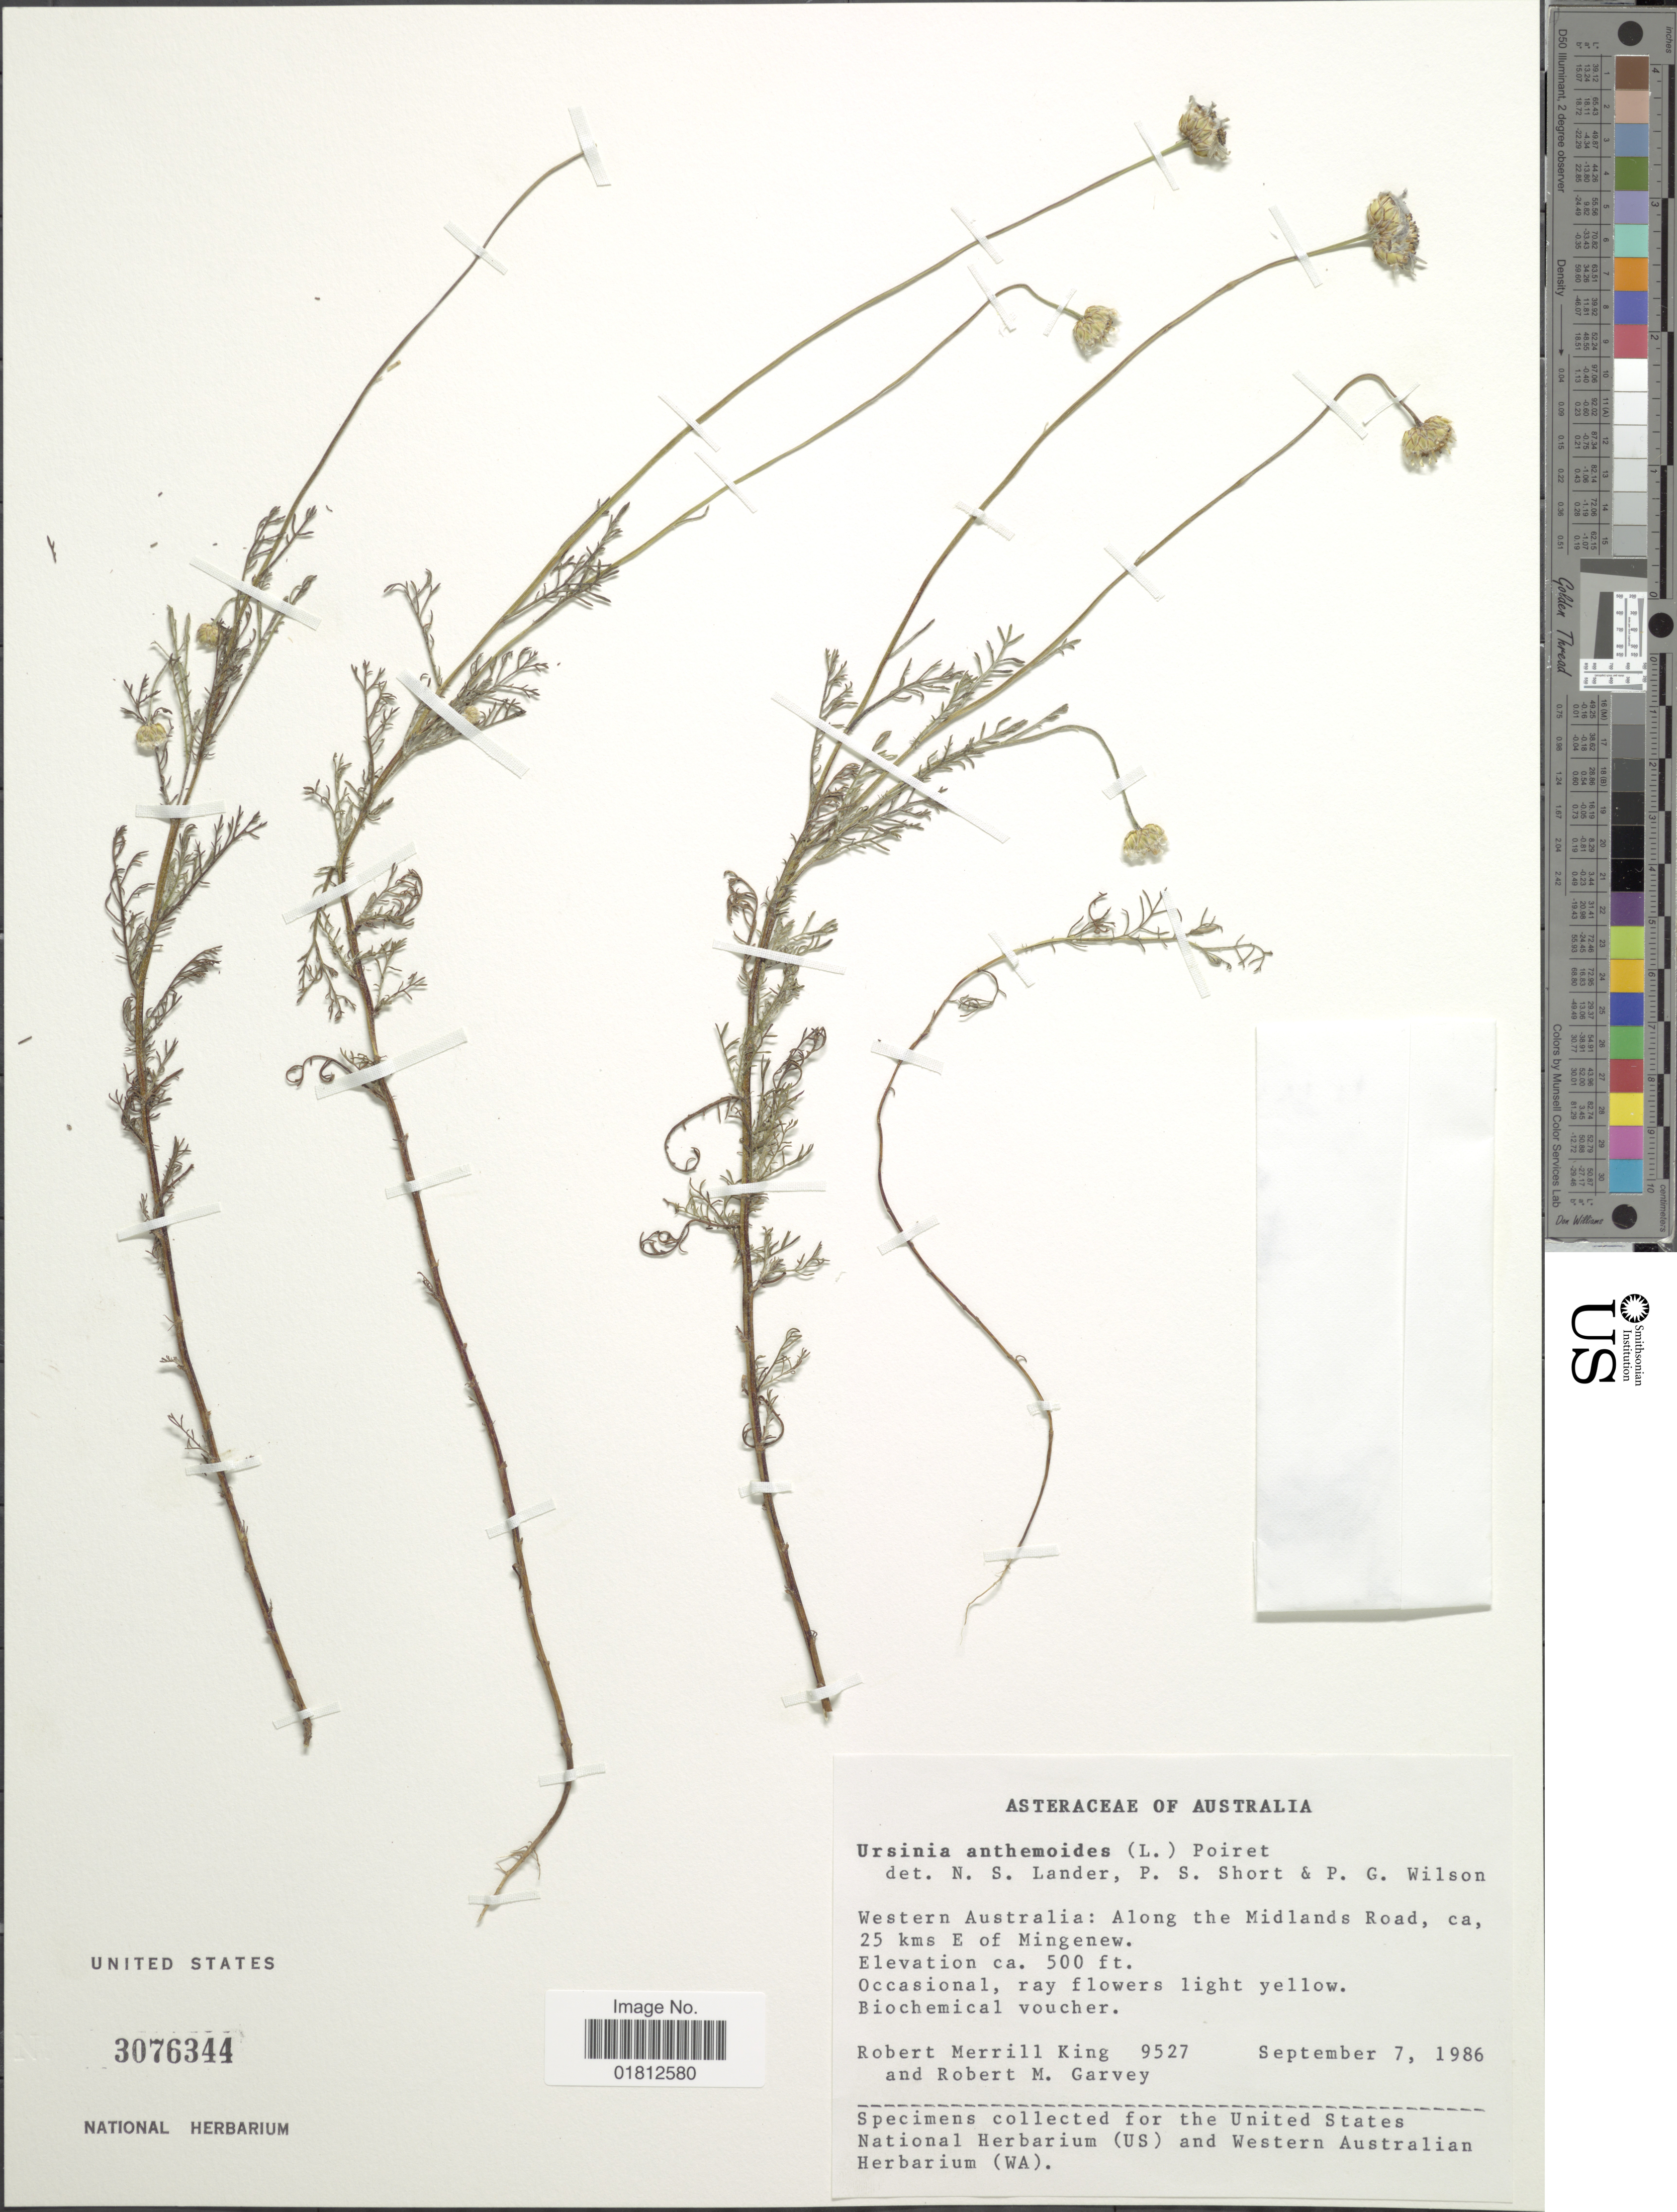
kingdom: Plantae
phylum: Tracheophyta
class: Magnoliopsida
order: Asterales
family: Asteraceae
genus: Ursinia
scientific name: Ursinia anthemoides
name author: (L.) Poir.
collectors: R. M. King & R. Garvey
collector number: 9527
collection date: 1986-09-07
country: Australia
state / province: Western Australia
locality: Along the Midlands Road, ca 25 kms E of Mingenew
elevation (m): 152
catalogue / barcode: US 3076344